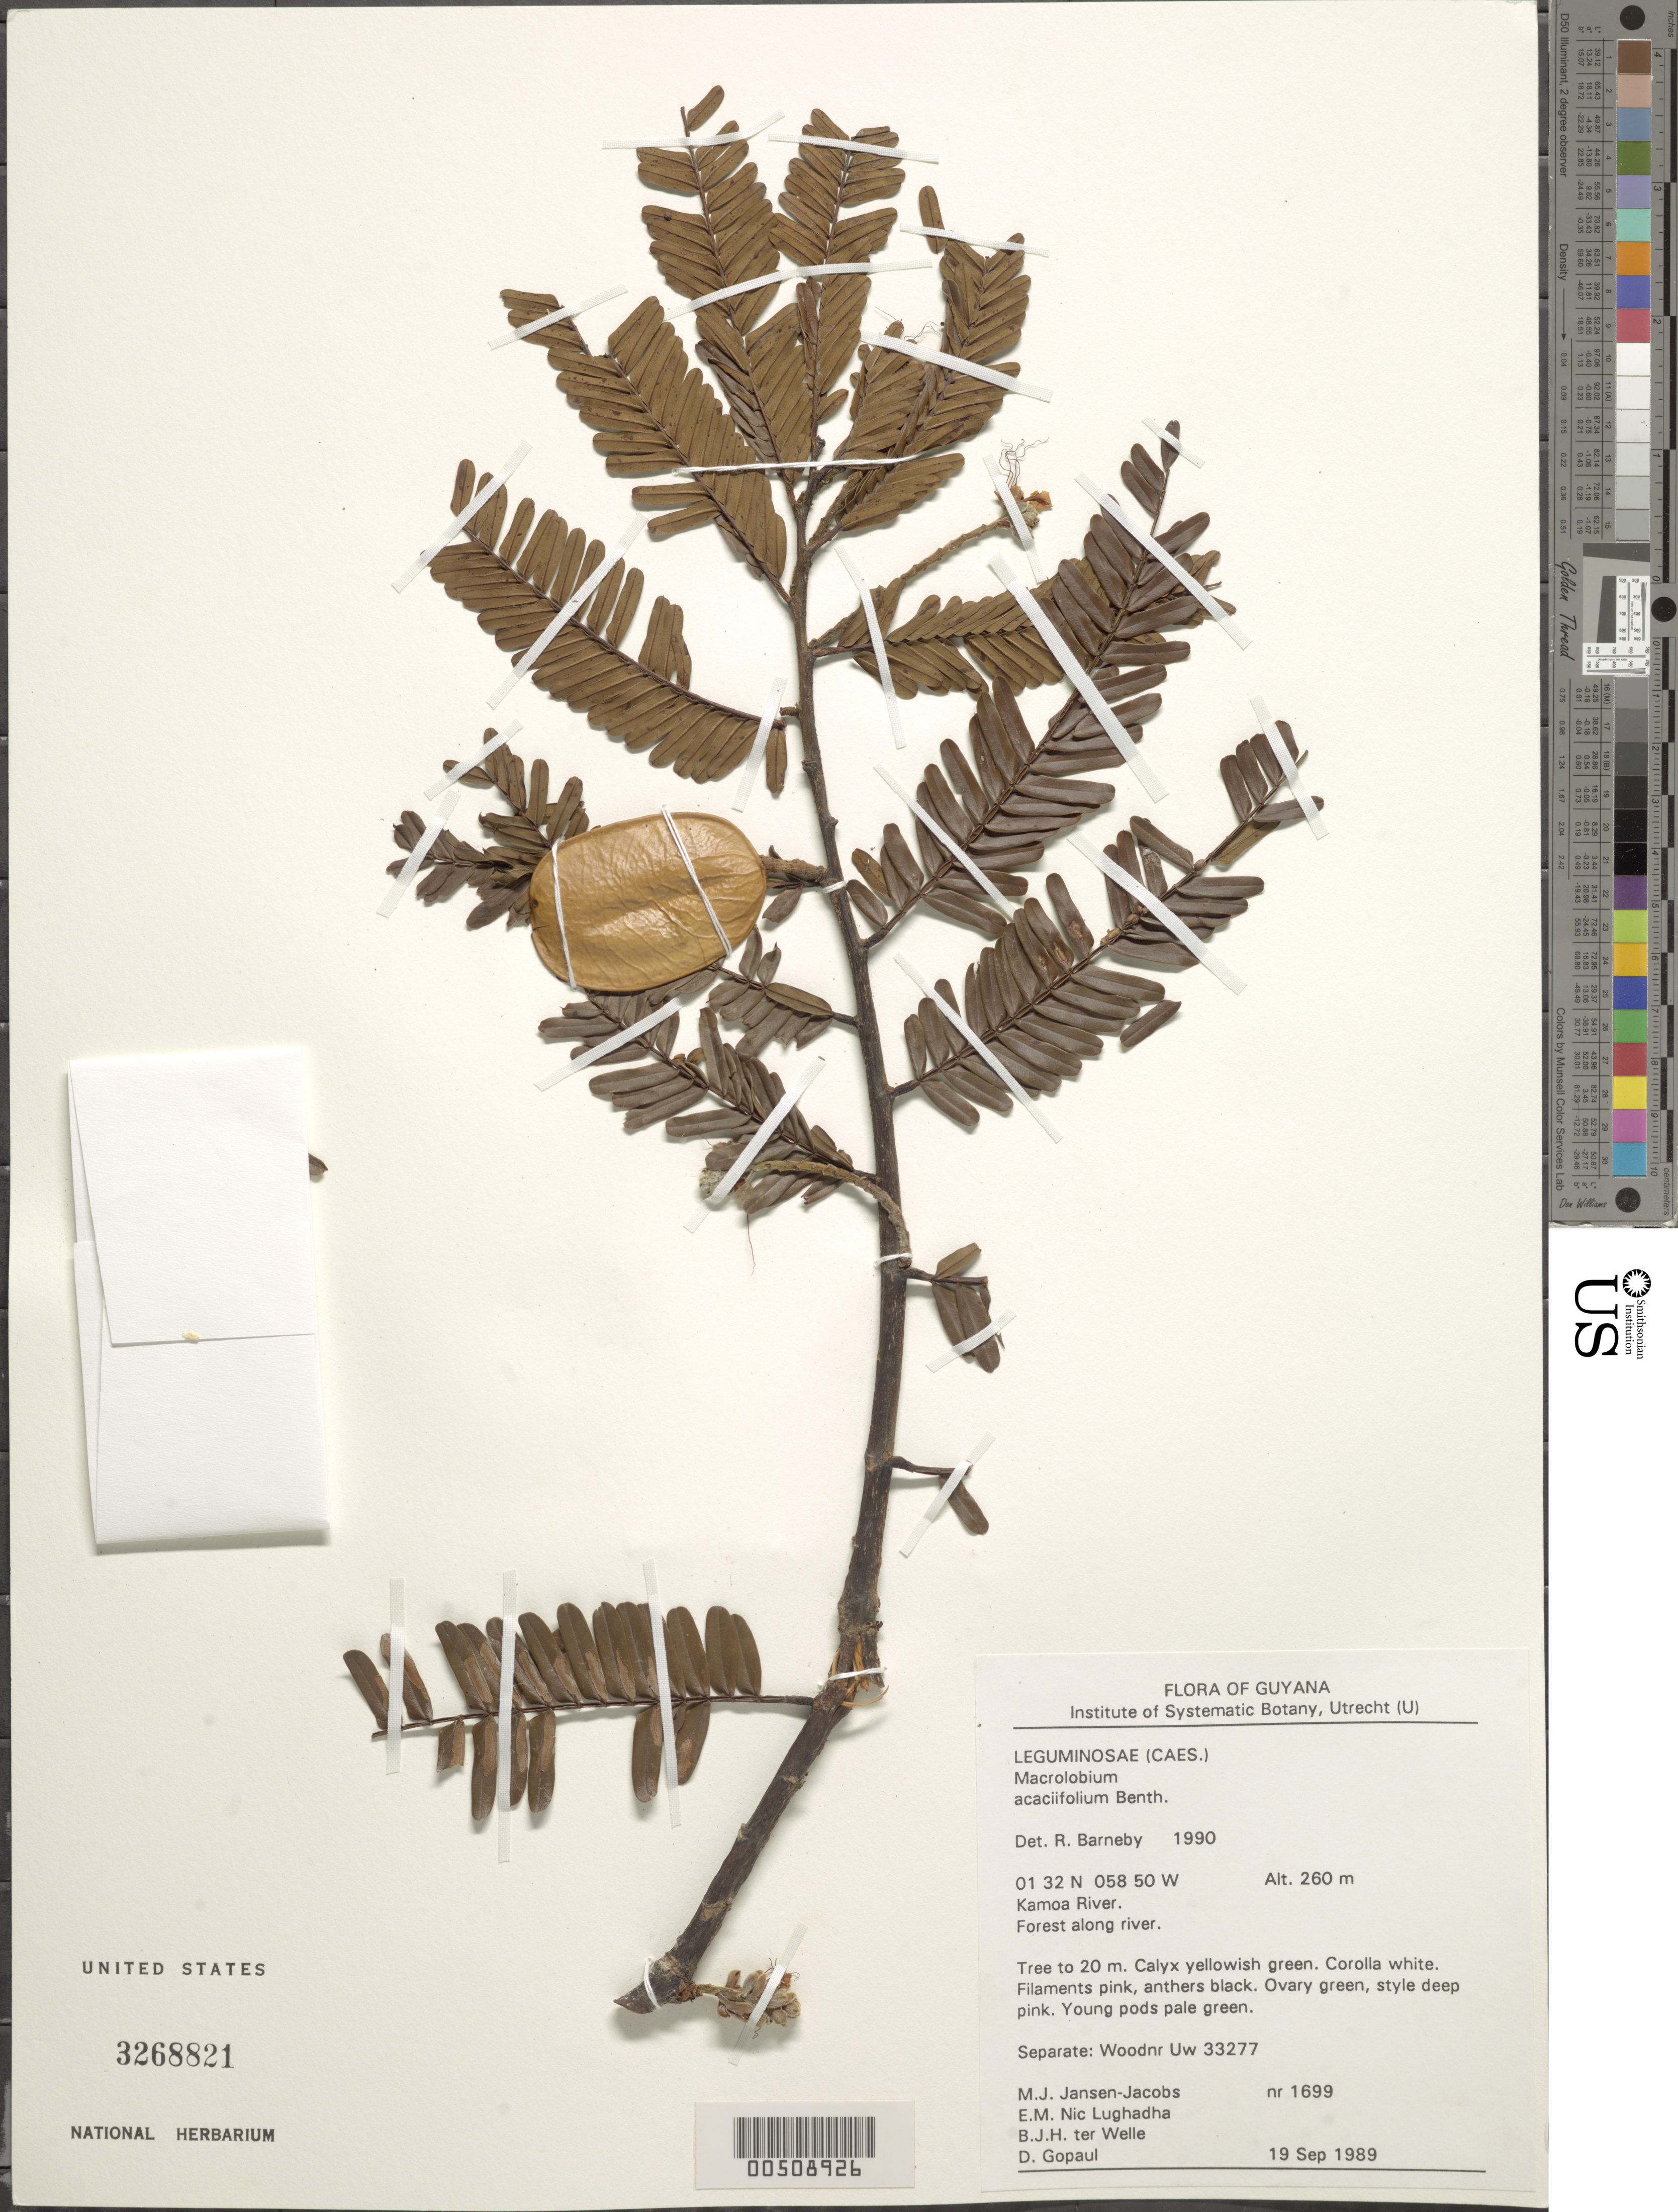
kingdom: Plantae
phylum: Tracheophyta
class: Magnoliopsida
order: Fabales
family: Fabaceae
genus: Macrolobium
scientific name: Macrolobium acaciifolium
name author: (Benth.) Benth.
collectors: M. J. Jansen-Jacobs, B. Welle, D. Gopaul & E. Nic Lughadha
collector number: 1699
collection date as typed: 19 Sep 1989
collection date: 1989-09-19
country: Guyana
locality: Kamoa River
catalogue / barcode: US 3268821